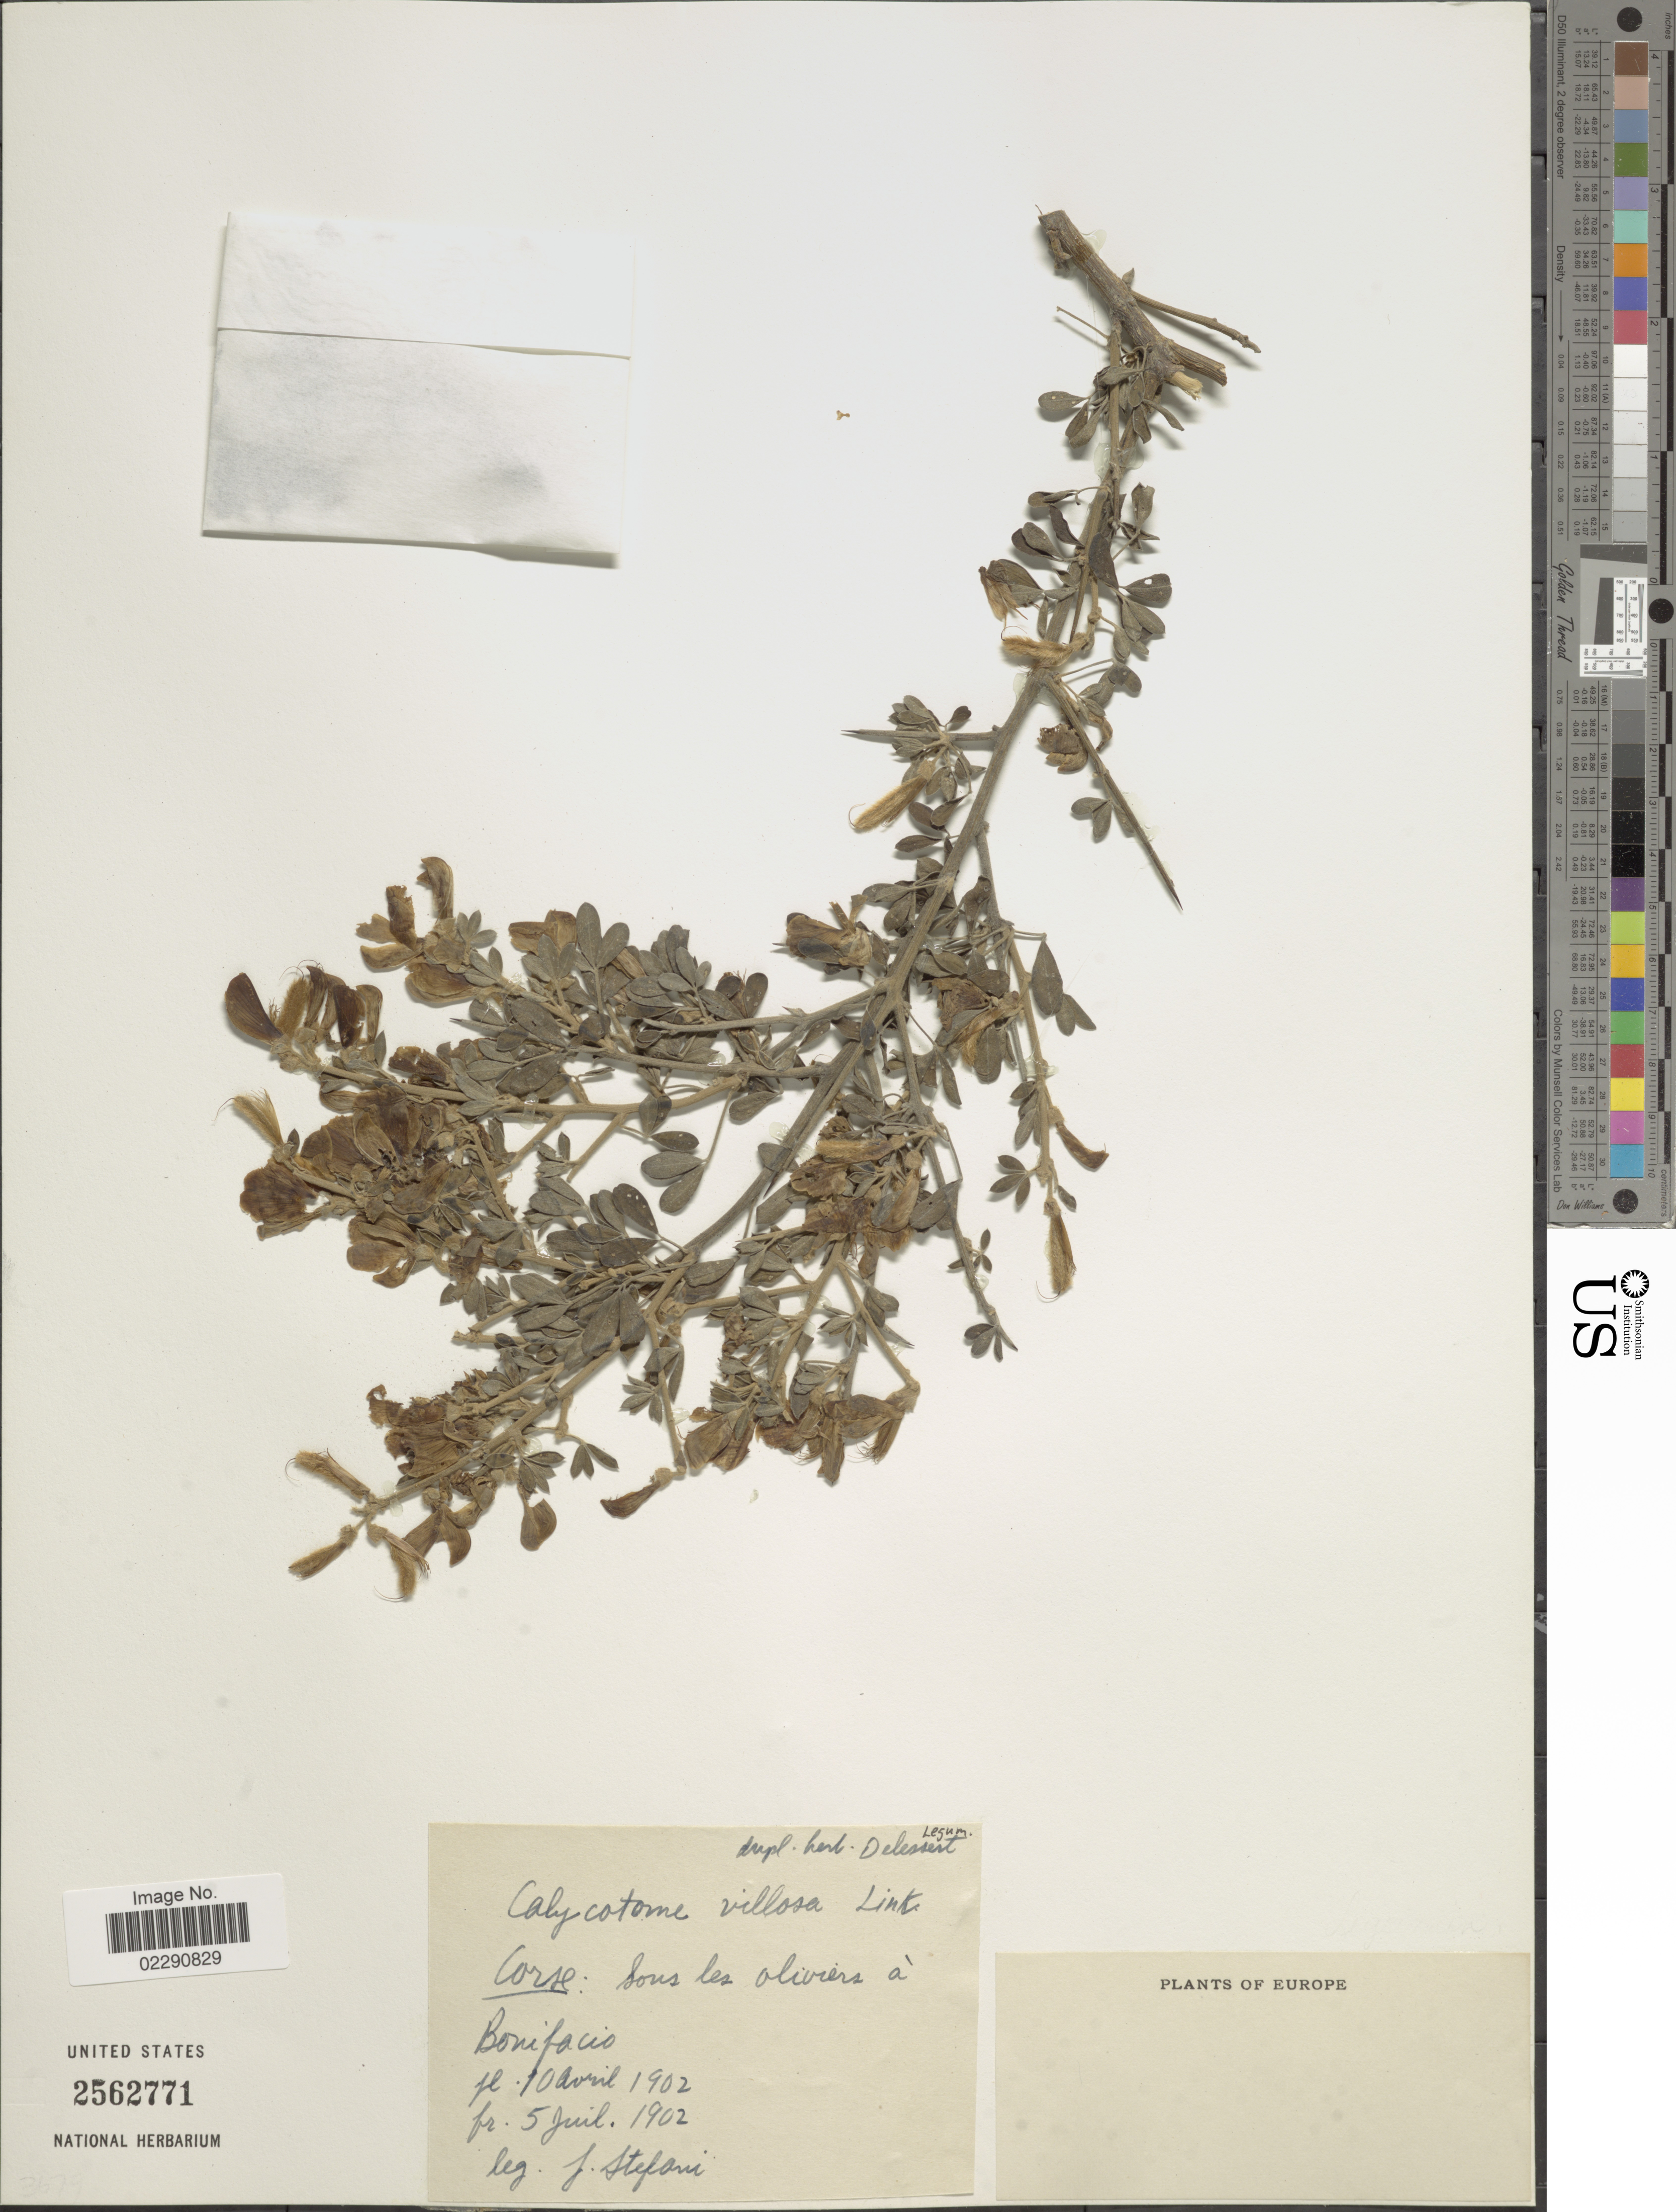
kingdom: Plantae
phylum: Tracheophyta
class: Magnoliopsida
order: Fabales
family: Fabaceae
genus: Calicotome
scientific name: Calicotome villosa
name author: (Poir.) Link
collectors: J. Stefani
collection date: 1902-04-10/1902-07-05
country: France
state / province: Corsica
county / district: Corse-du-Sud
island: Corse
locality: Corse, Sous [interpreted] des oliviers a Bonifacio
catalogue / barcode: US 2562771